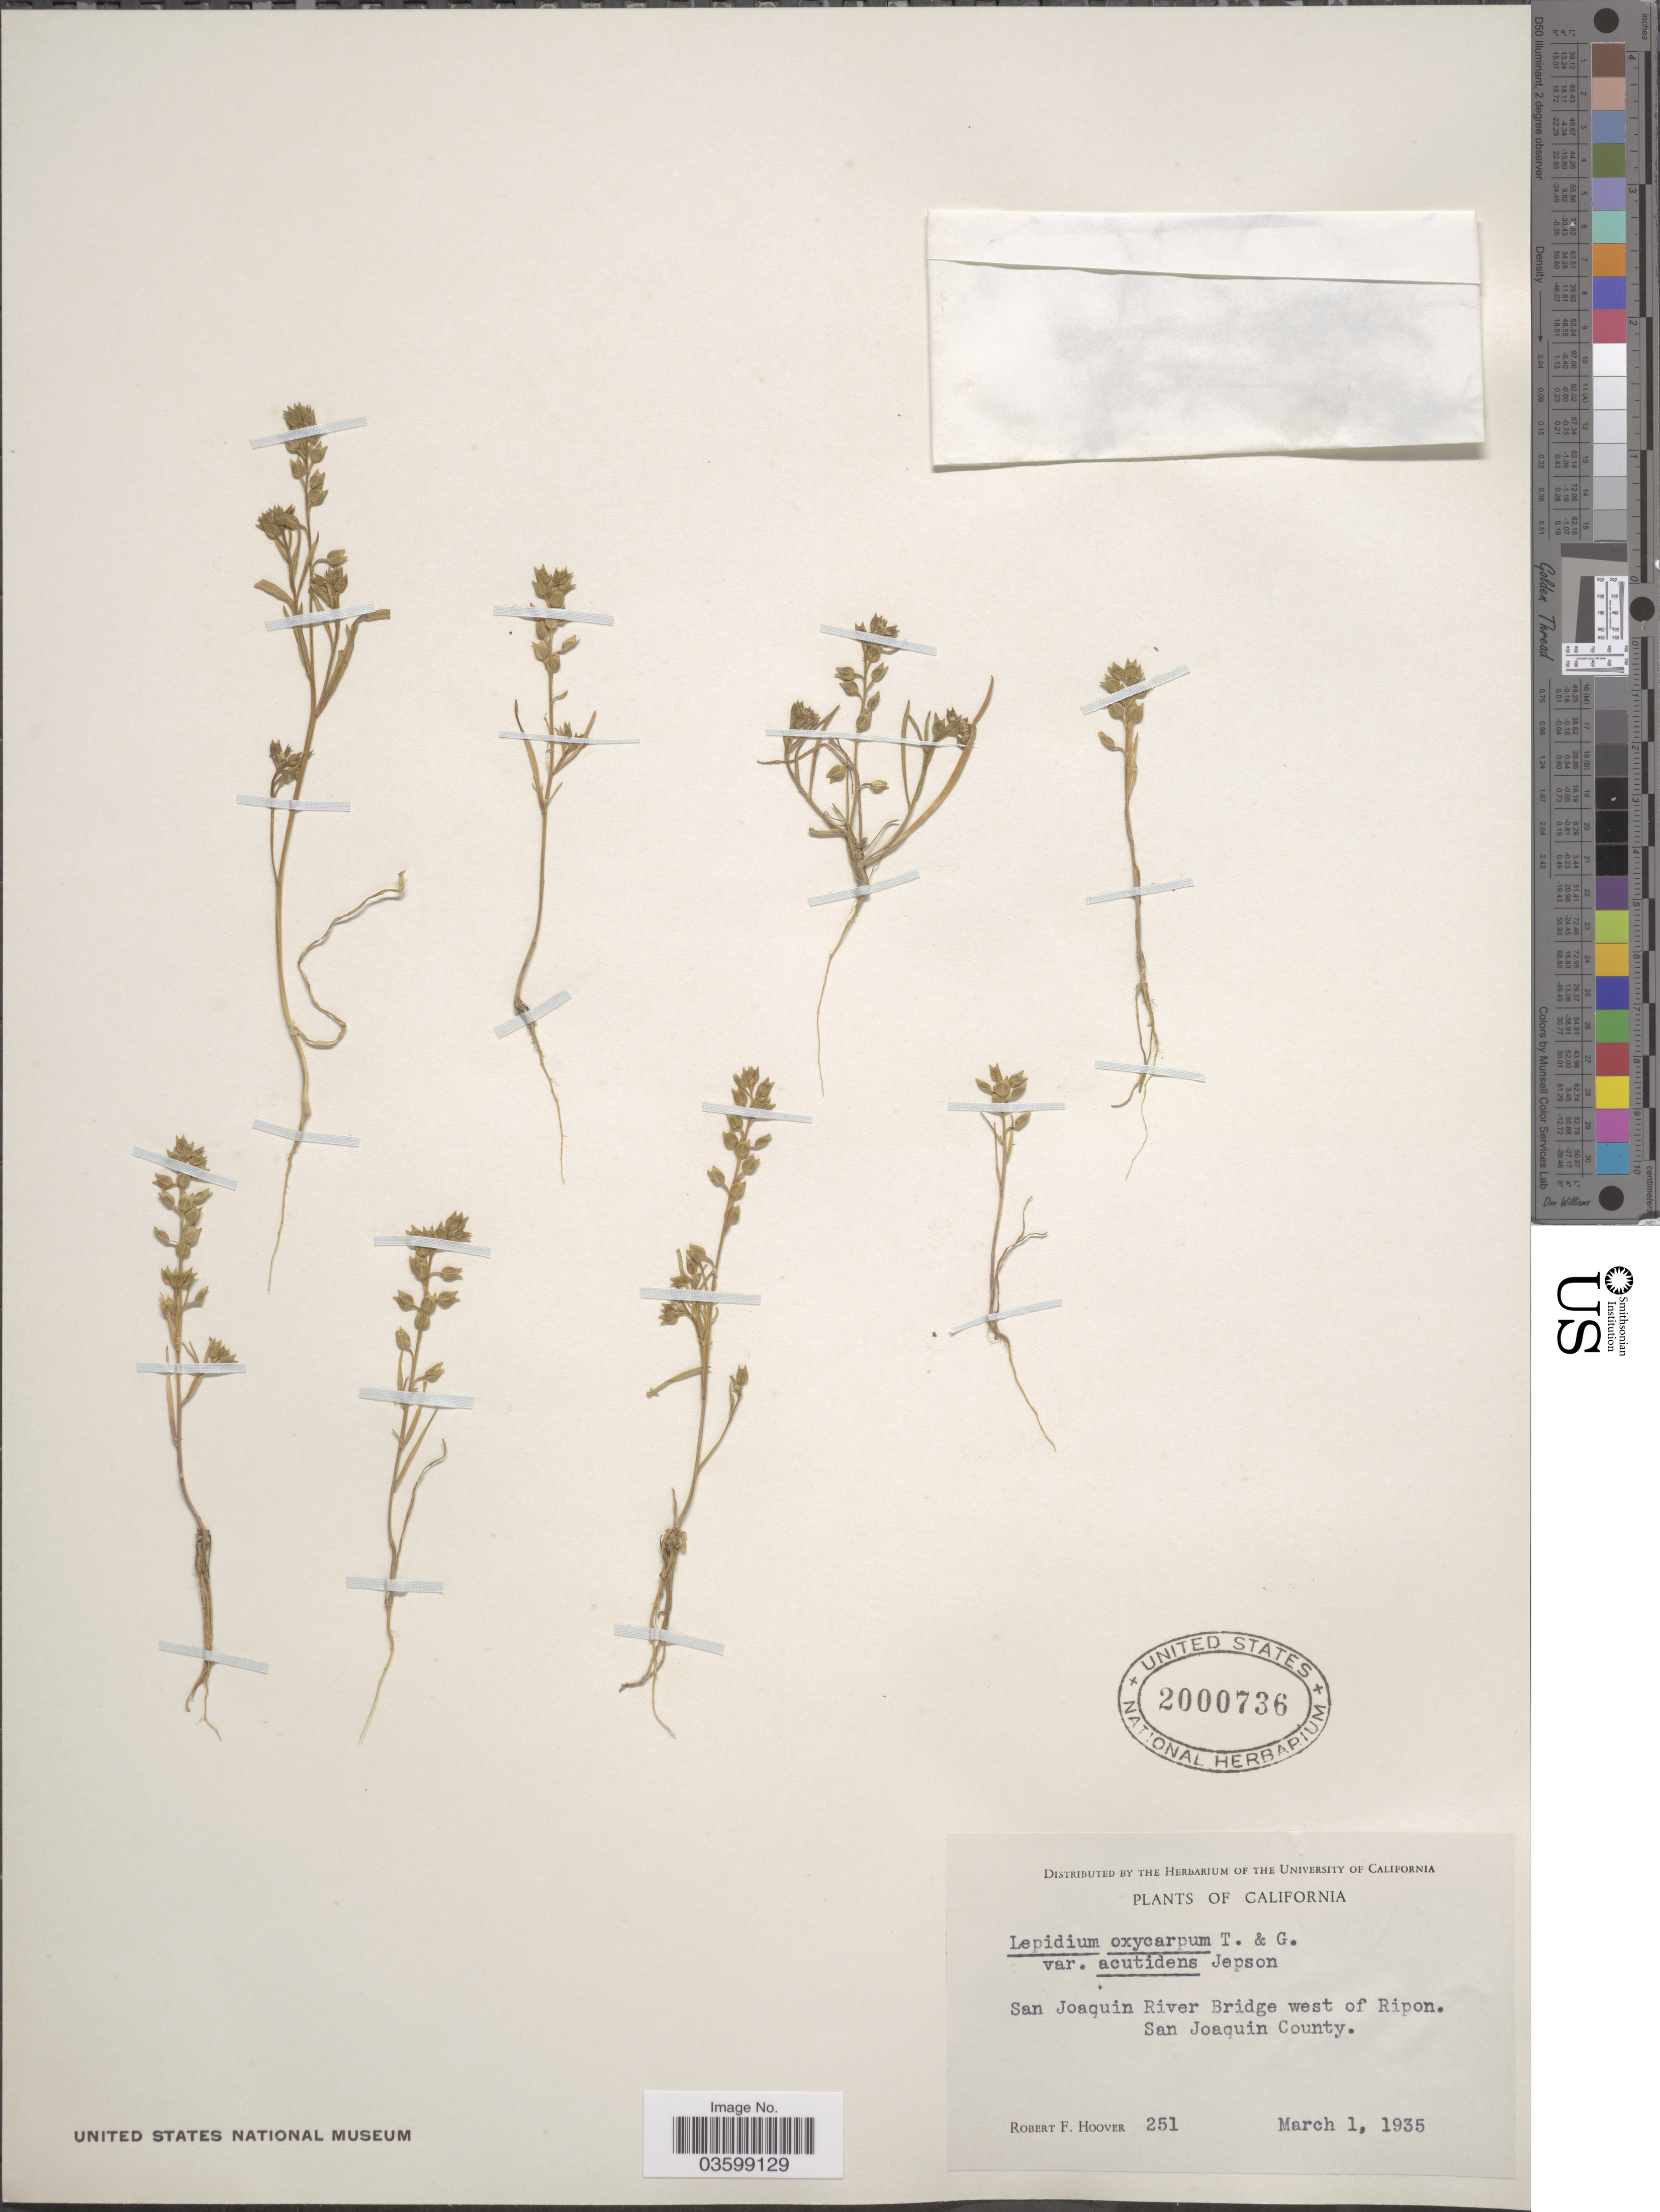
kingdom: Plantae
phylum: Tracheophyta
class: Magnoliopsida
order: Brassicales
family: Brassicaceae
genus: Lepidium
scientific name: Lepidium oxycarpum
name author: Nutt.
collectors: R. F. Hoover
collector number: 251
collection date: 1935-03-01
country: United States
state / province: California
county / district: San Joaquin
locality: San Joaquin River Bridge west of Ripon. San Joaquin County.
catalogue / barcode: US 2000736